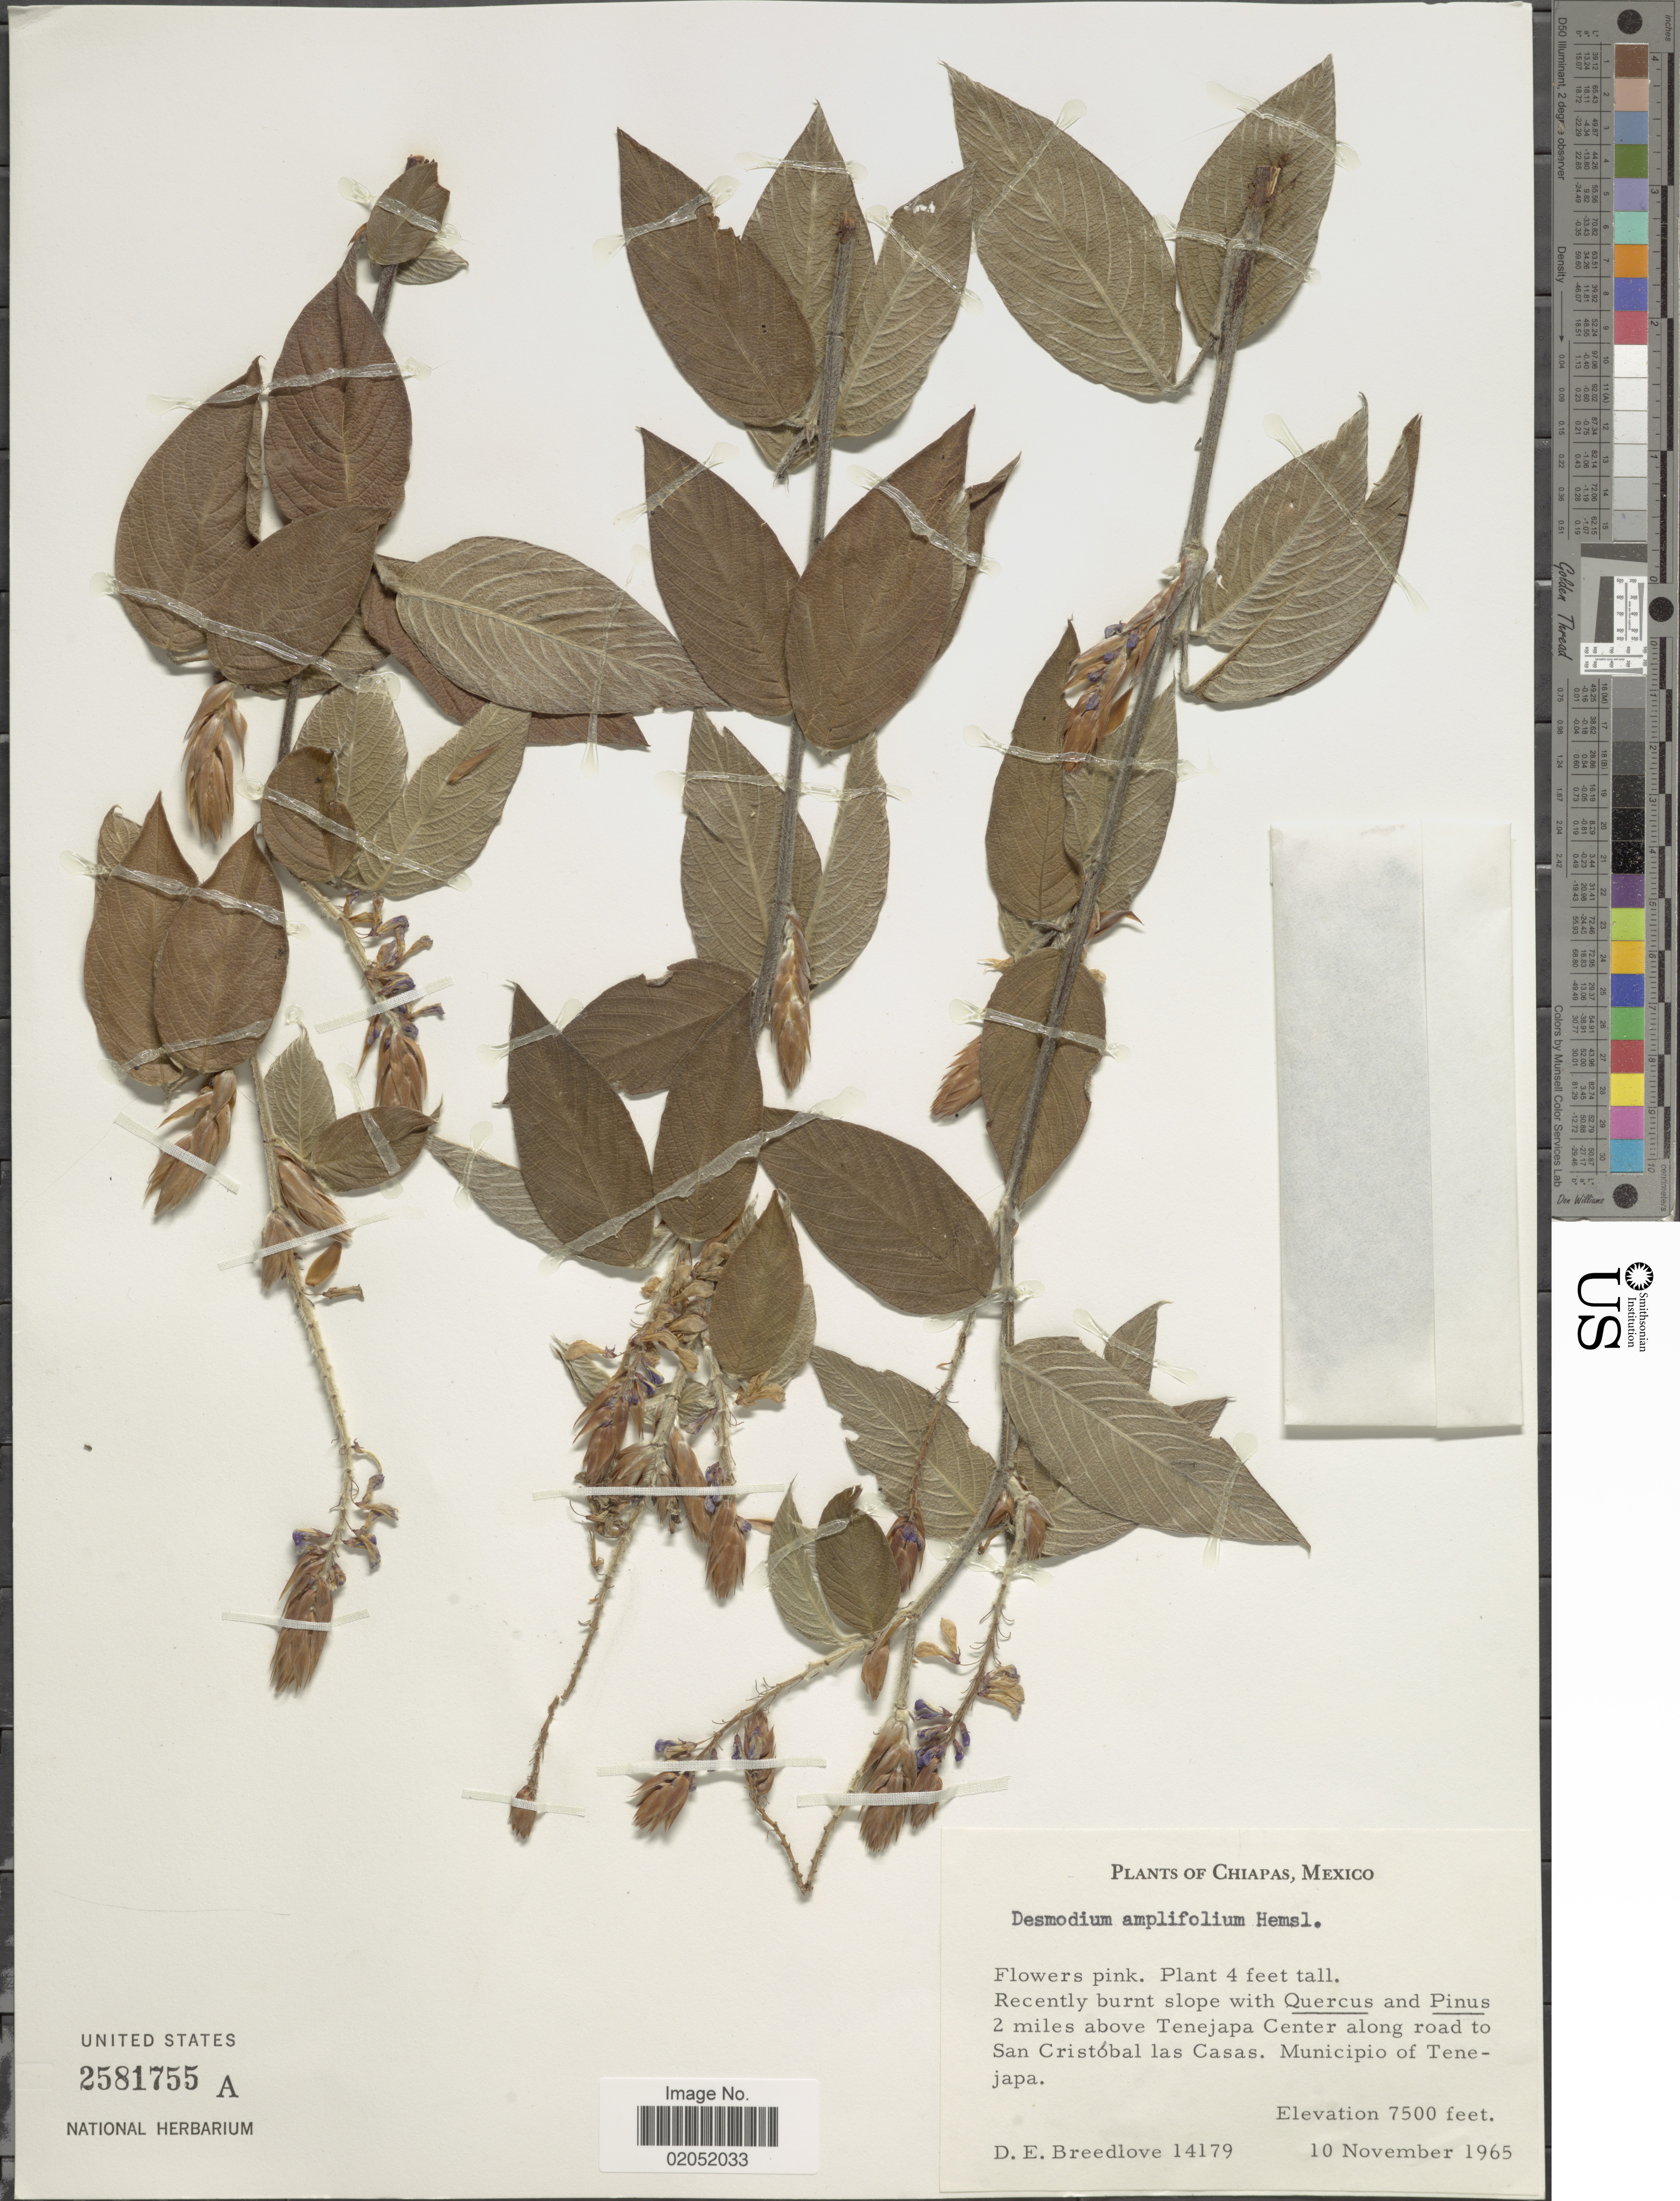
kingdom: Plantae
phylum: Tracheophyta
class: Magnoliopsida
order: Fabales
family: Fabaceae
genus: Desmodium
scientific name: Desmodium amplifolium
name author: Hemsl.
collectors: D. E. Breedlove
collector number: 14179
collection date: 1965-11-10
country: Mexico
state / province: Chiapas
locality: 2 miles above Tenejapa Center along road to San Cristobal las Casas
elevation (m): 2286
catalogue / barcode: US 2581755A